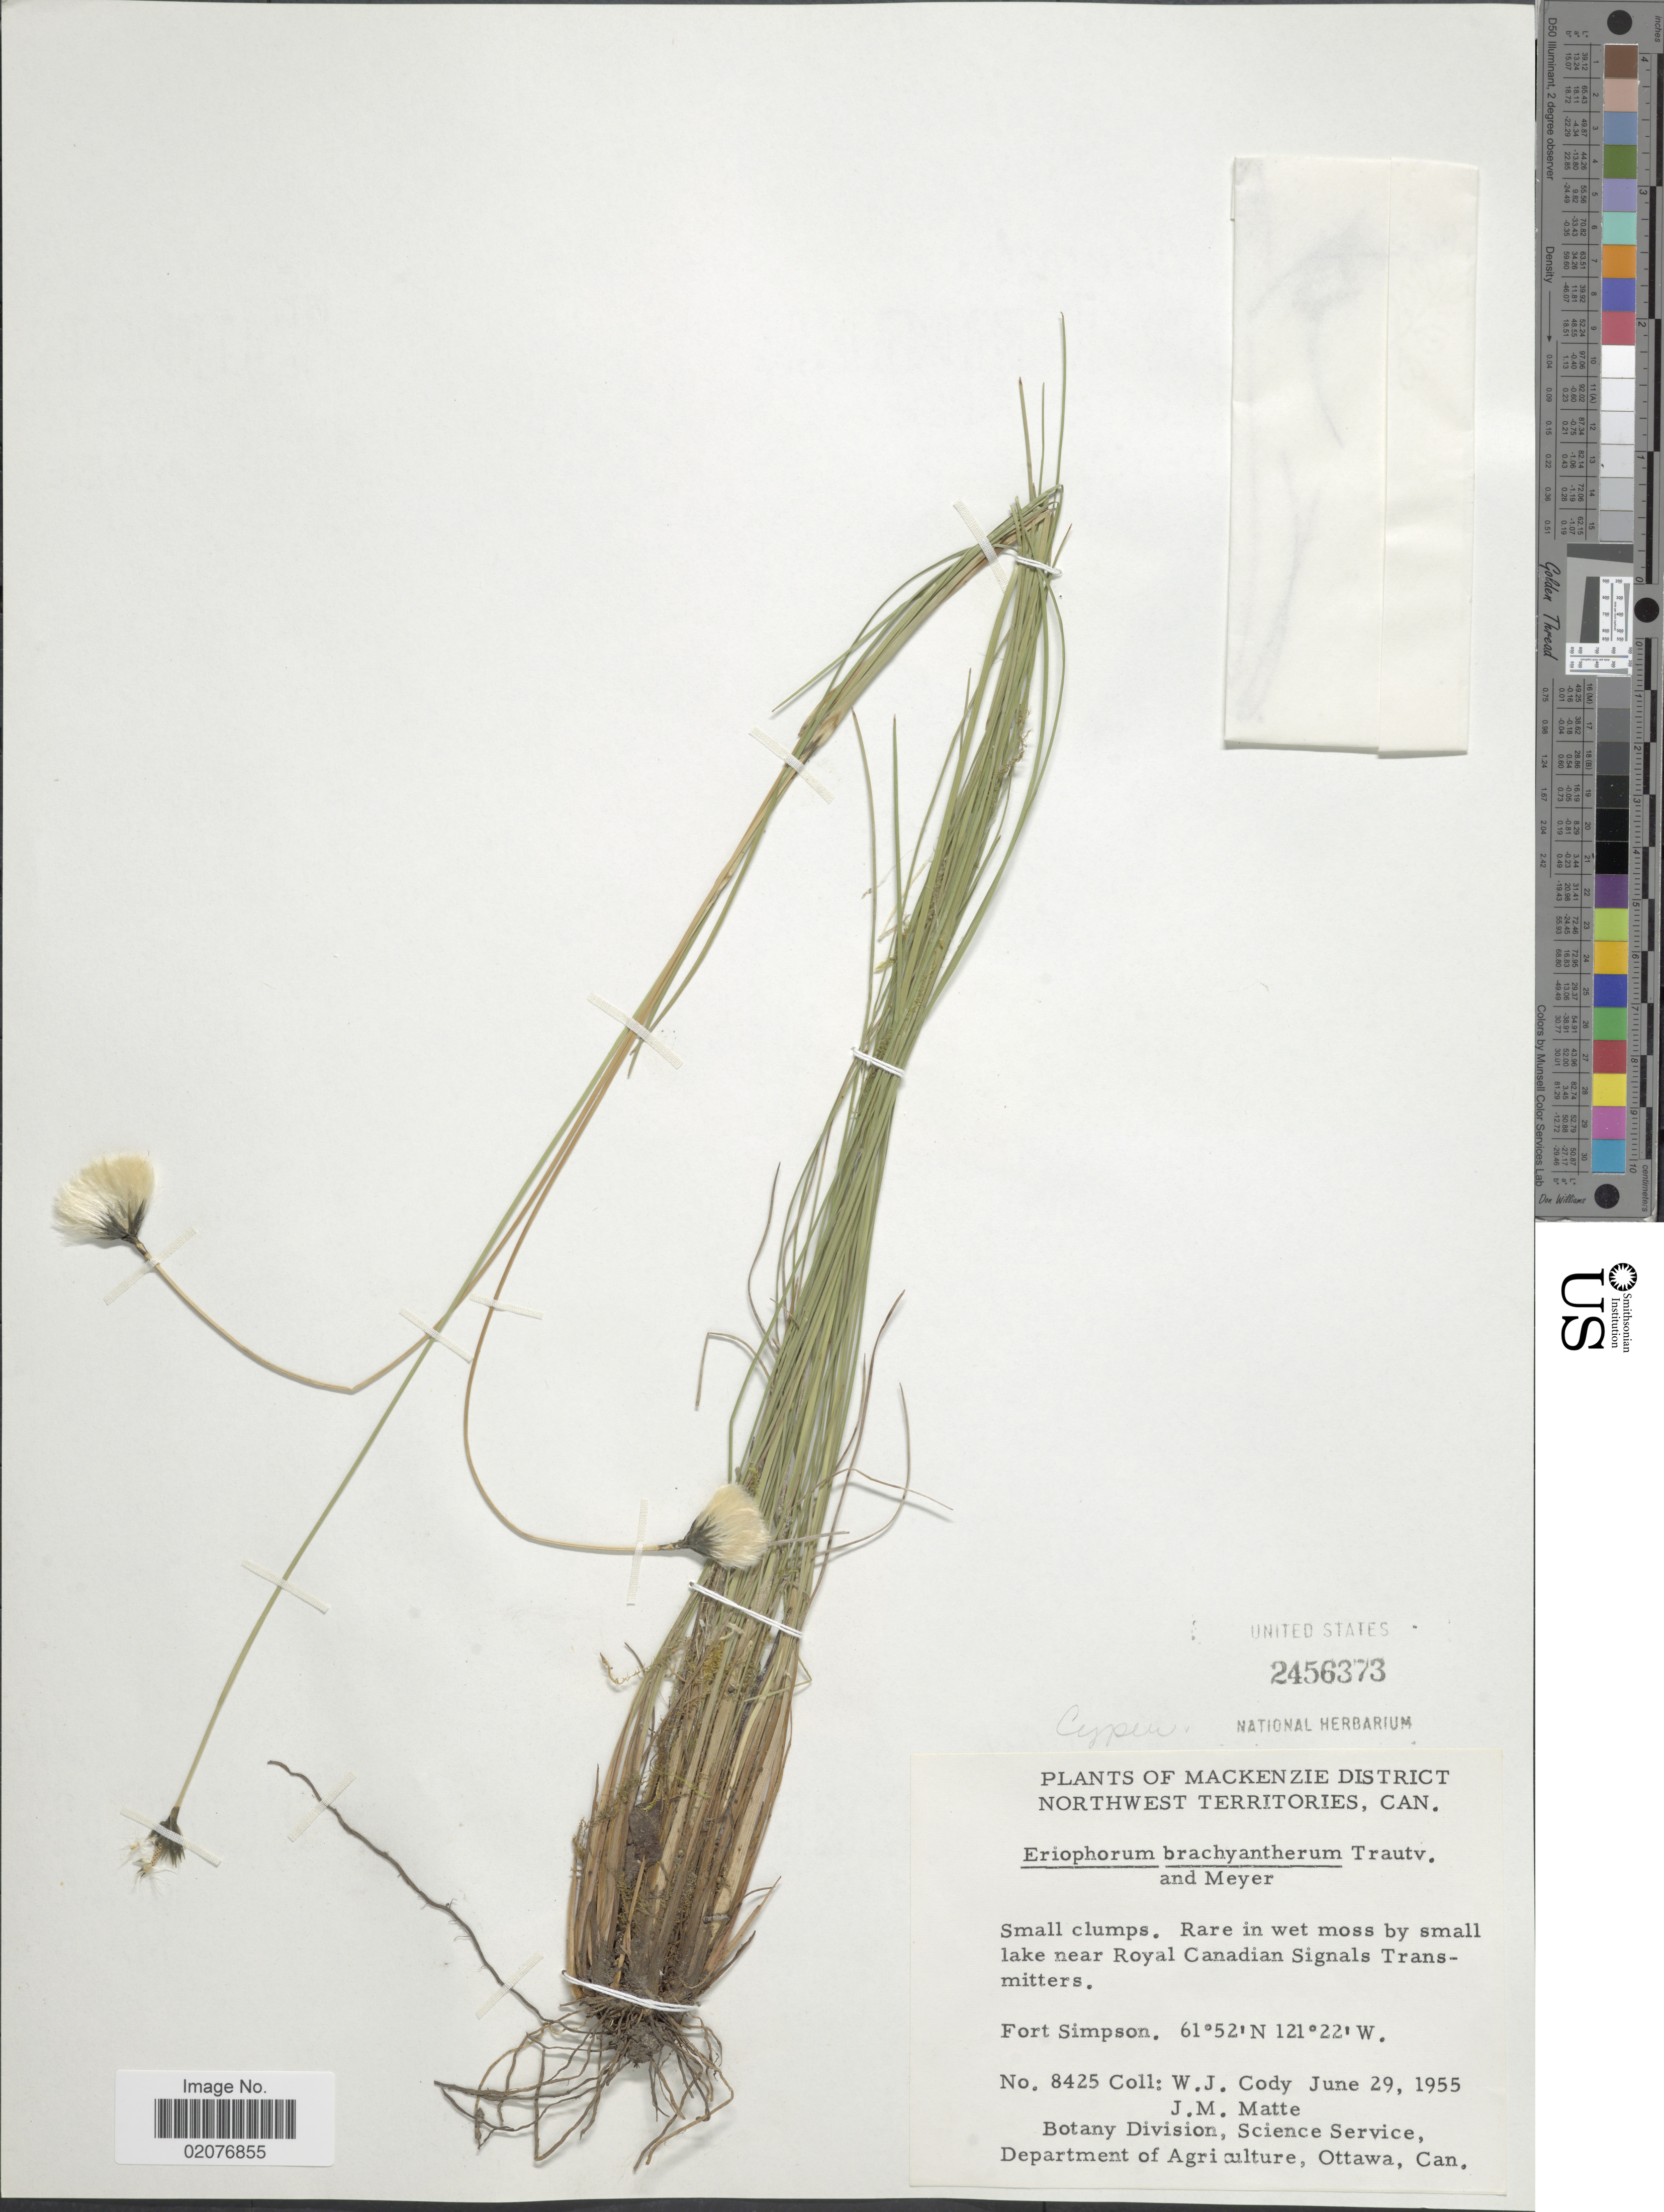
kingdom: Plantae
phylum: Tracheophyta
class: Liliopsida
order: Poales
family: Cyperaceae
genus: Eriophorum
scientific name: Eriophorum brachyantherum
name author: Trautv. & C.A. Mey.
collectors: W. Cody & J. Matte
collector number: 8425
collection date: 1955-06-29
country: Canada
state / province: Northwest Territories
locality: Mackenzie Distr. rare in wet moss by small lake near Royal Canadian Signals Ytansmitters, Fort Simpson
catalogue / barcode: US 2456373